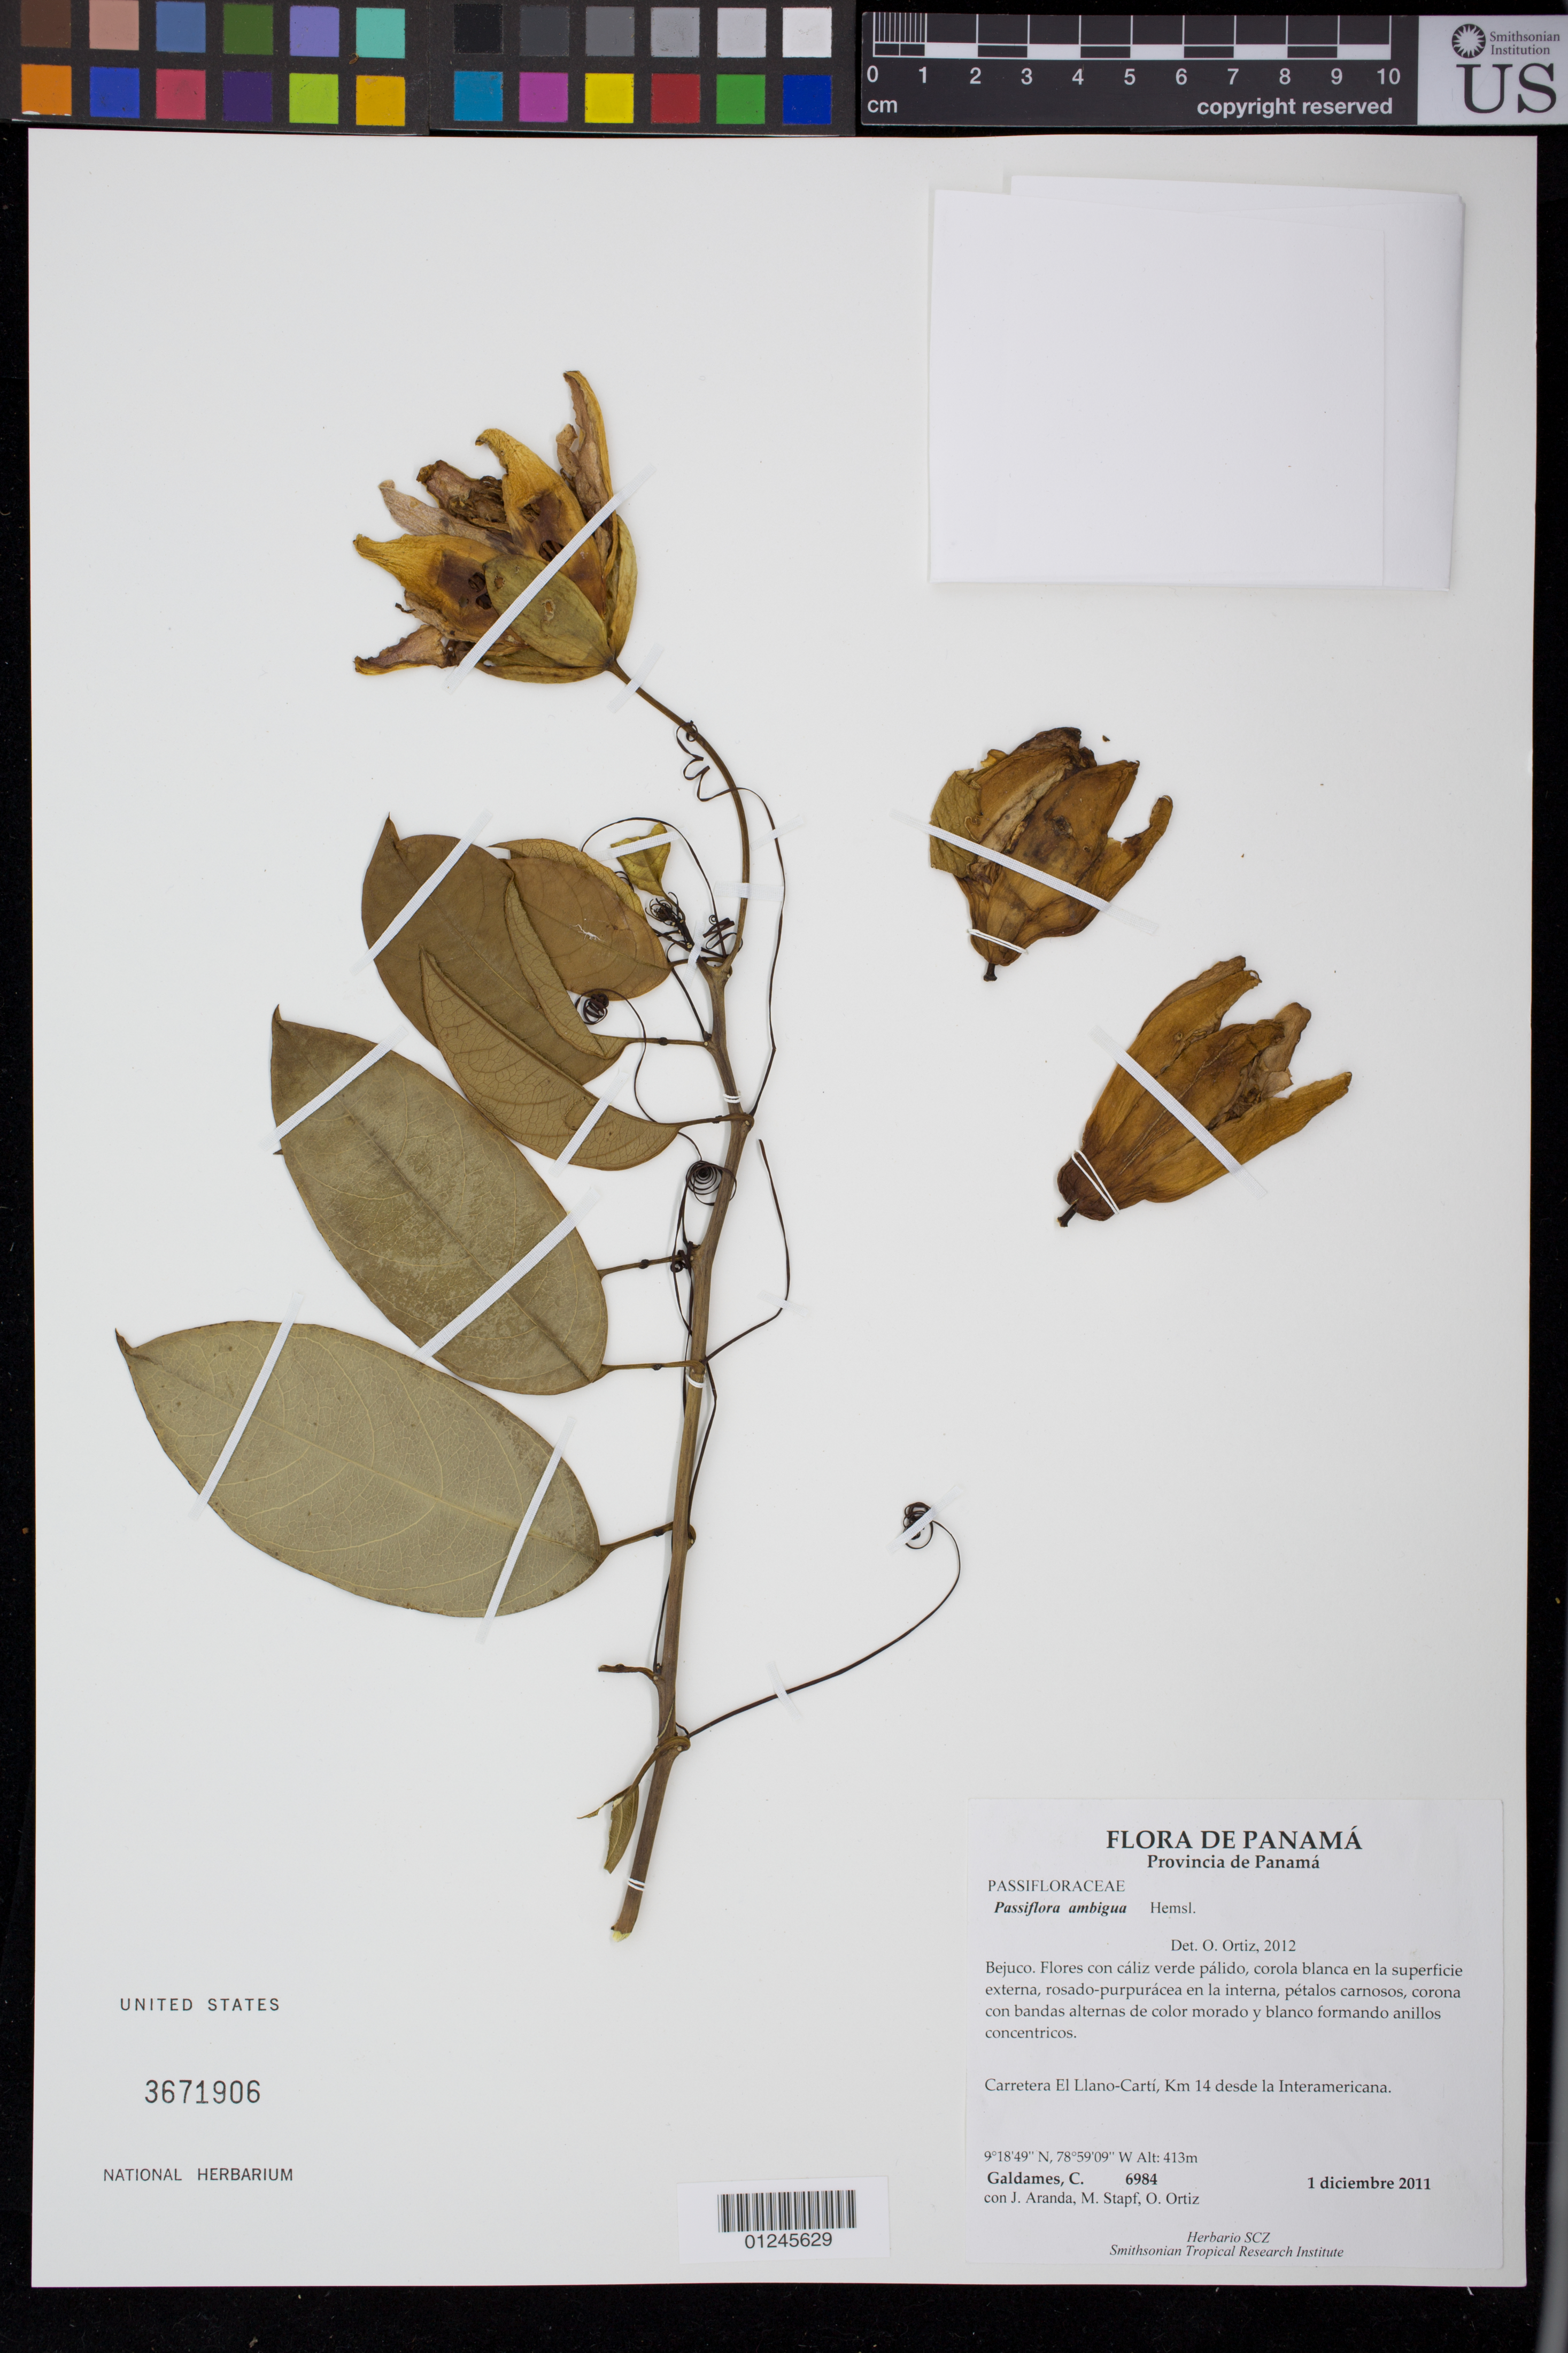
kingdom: Plantae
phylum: Tracheophyta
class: Magnoliopsida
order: Malpighiales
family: Passifloraceae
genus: Passiflora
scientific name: Passiflora ambigua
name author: Hemsl.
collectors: C. Galdames, J. Aranda, M. Stapf & O. O. Ortiz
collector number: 6984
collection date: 2011-12-01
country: Panama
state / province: Panamá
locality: Carretera El Llano-Carti, Km 14 desde la Interamericana.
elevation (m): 413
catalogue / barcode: US 3671906